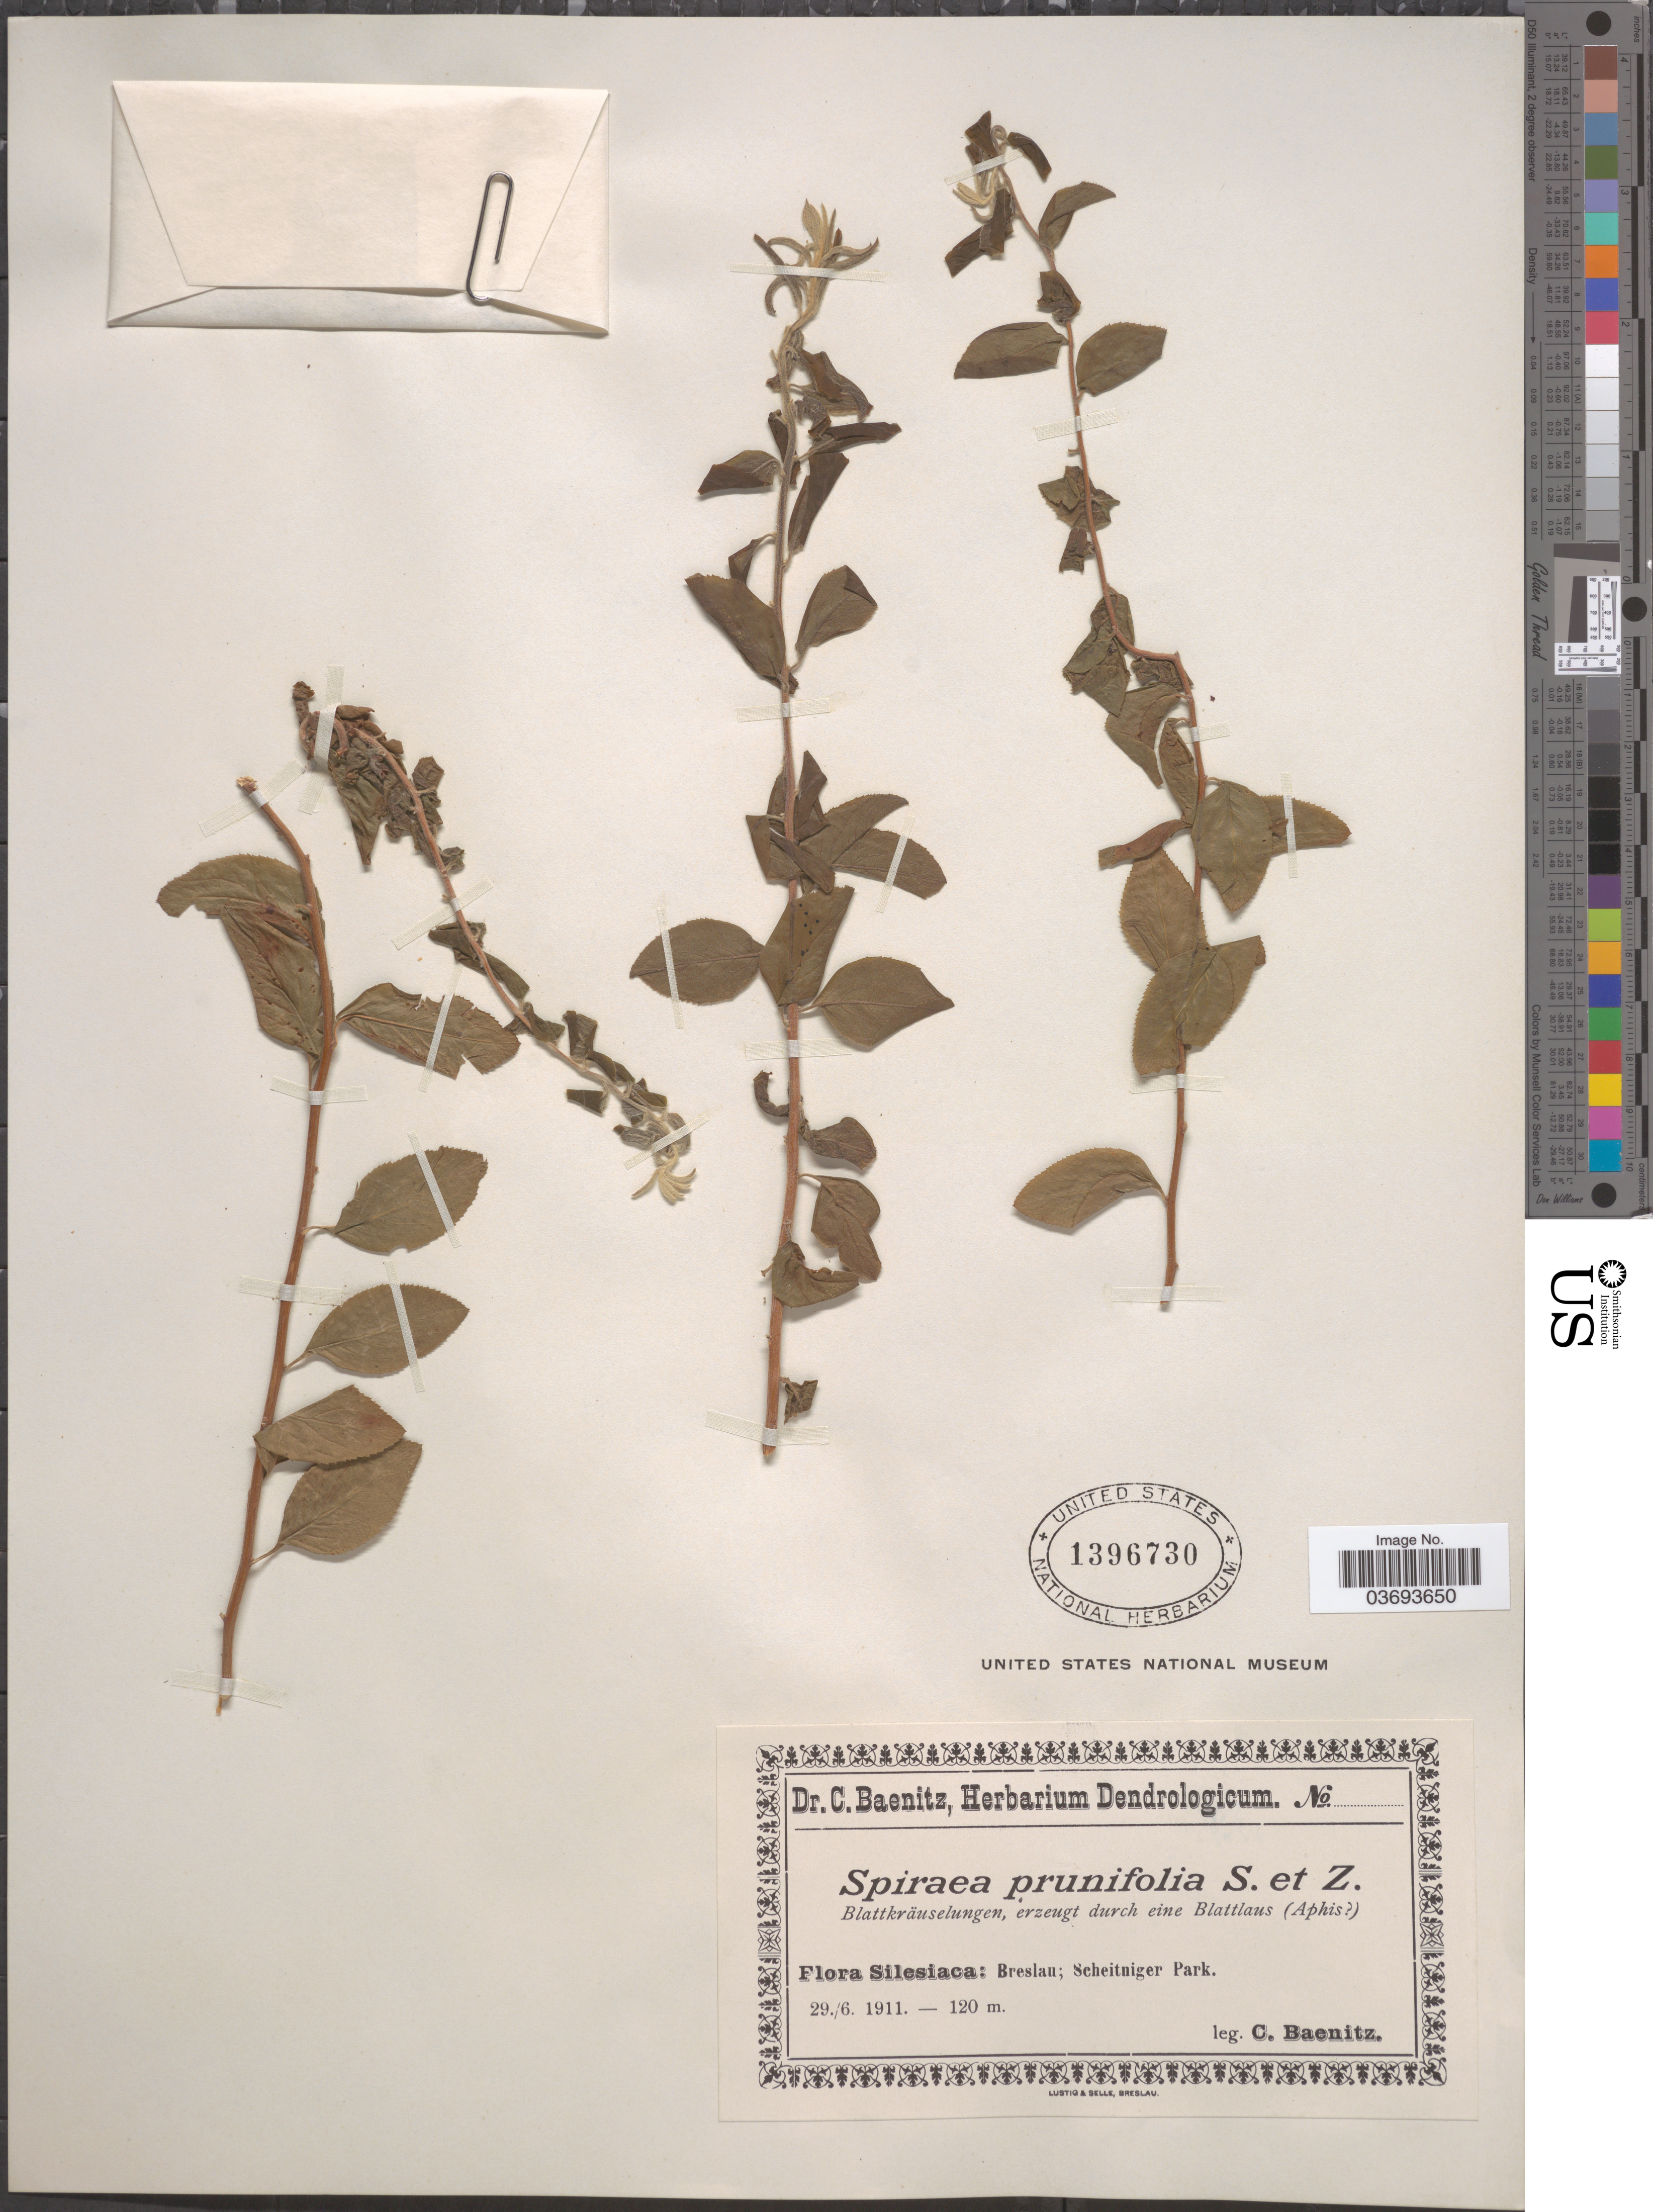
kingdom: Plantae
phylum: Tracheophyta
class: Magnoliopsida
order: Rosales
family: Rosaceae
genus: Spiraea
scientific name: Spiraea prunifolia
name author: Siebold & Zucc.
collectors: C. G. Baenitz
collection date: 1911-06-29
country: Poland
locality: Silesiaca: Breslau; Scheitniger Park.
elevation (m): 120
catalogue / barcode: US 1396730